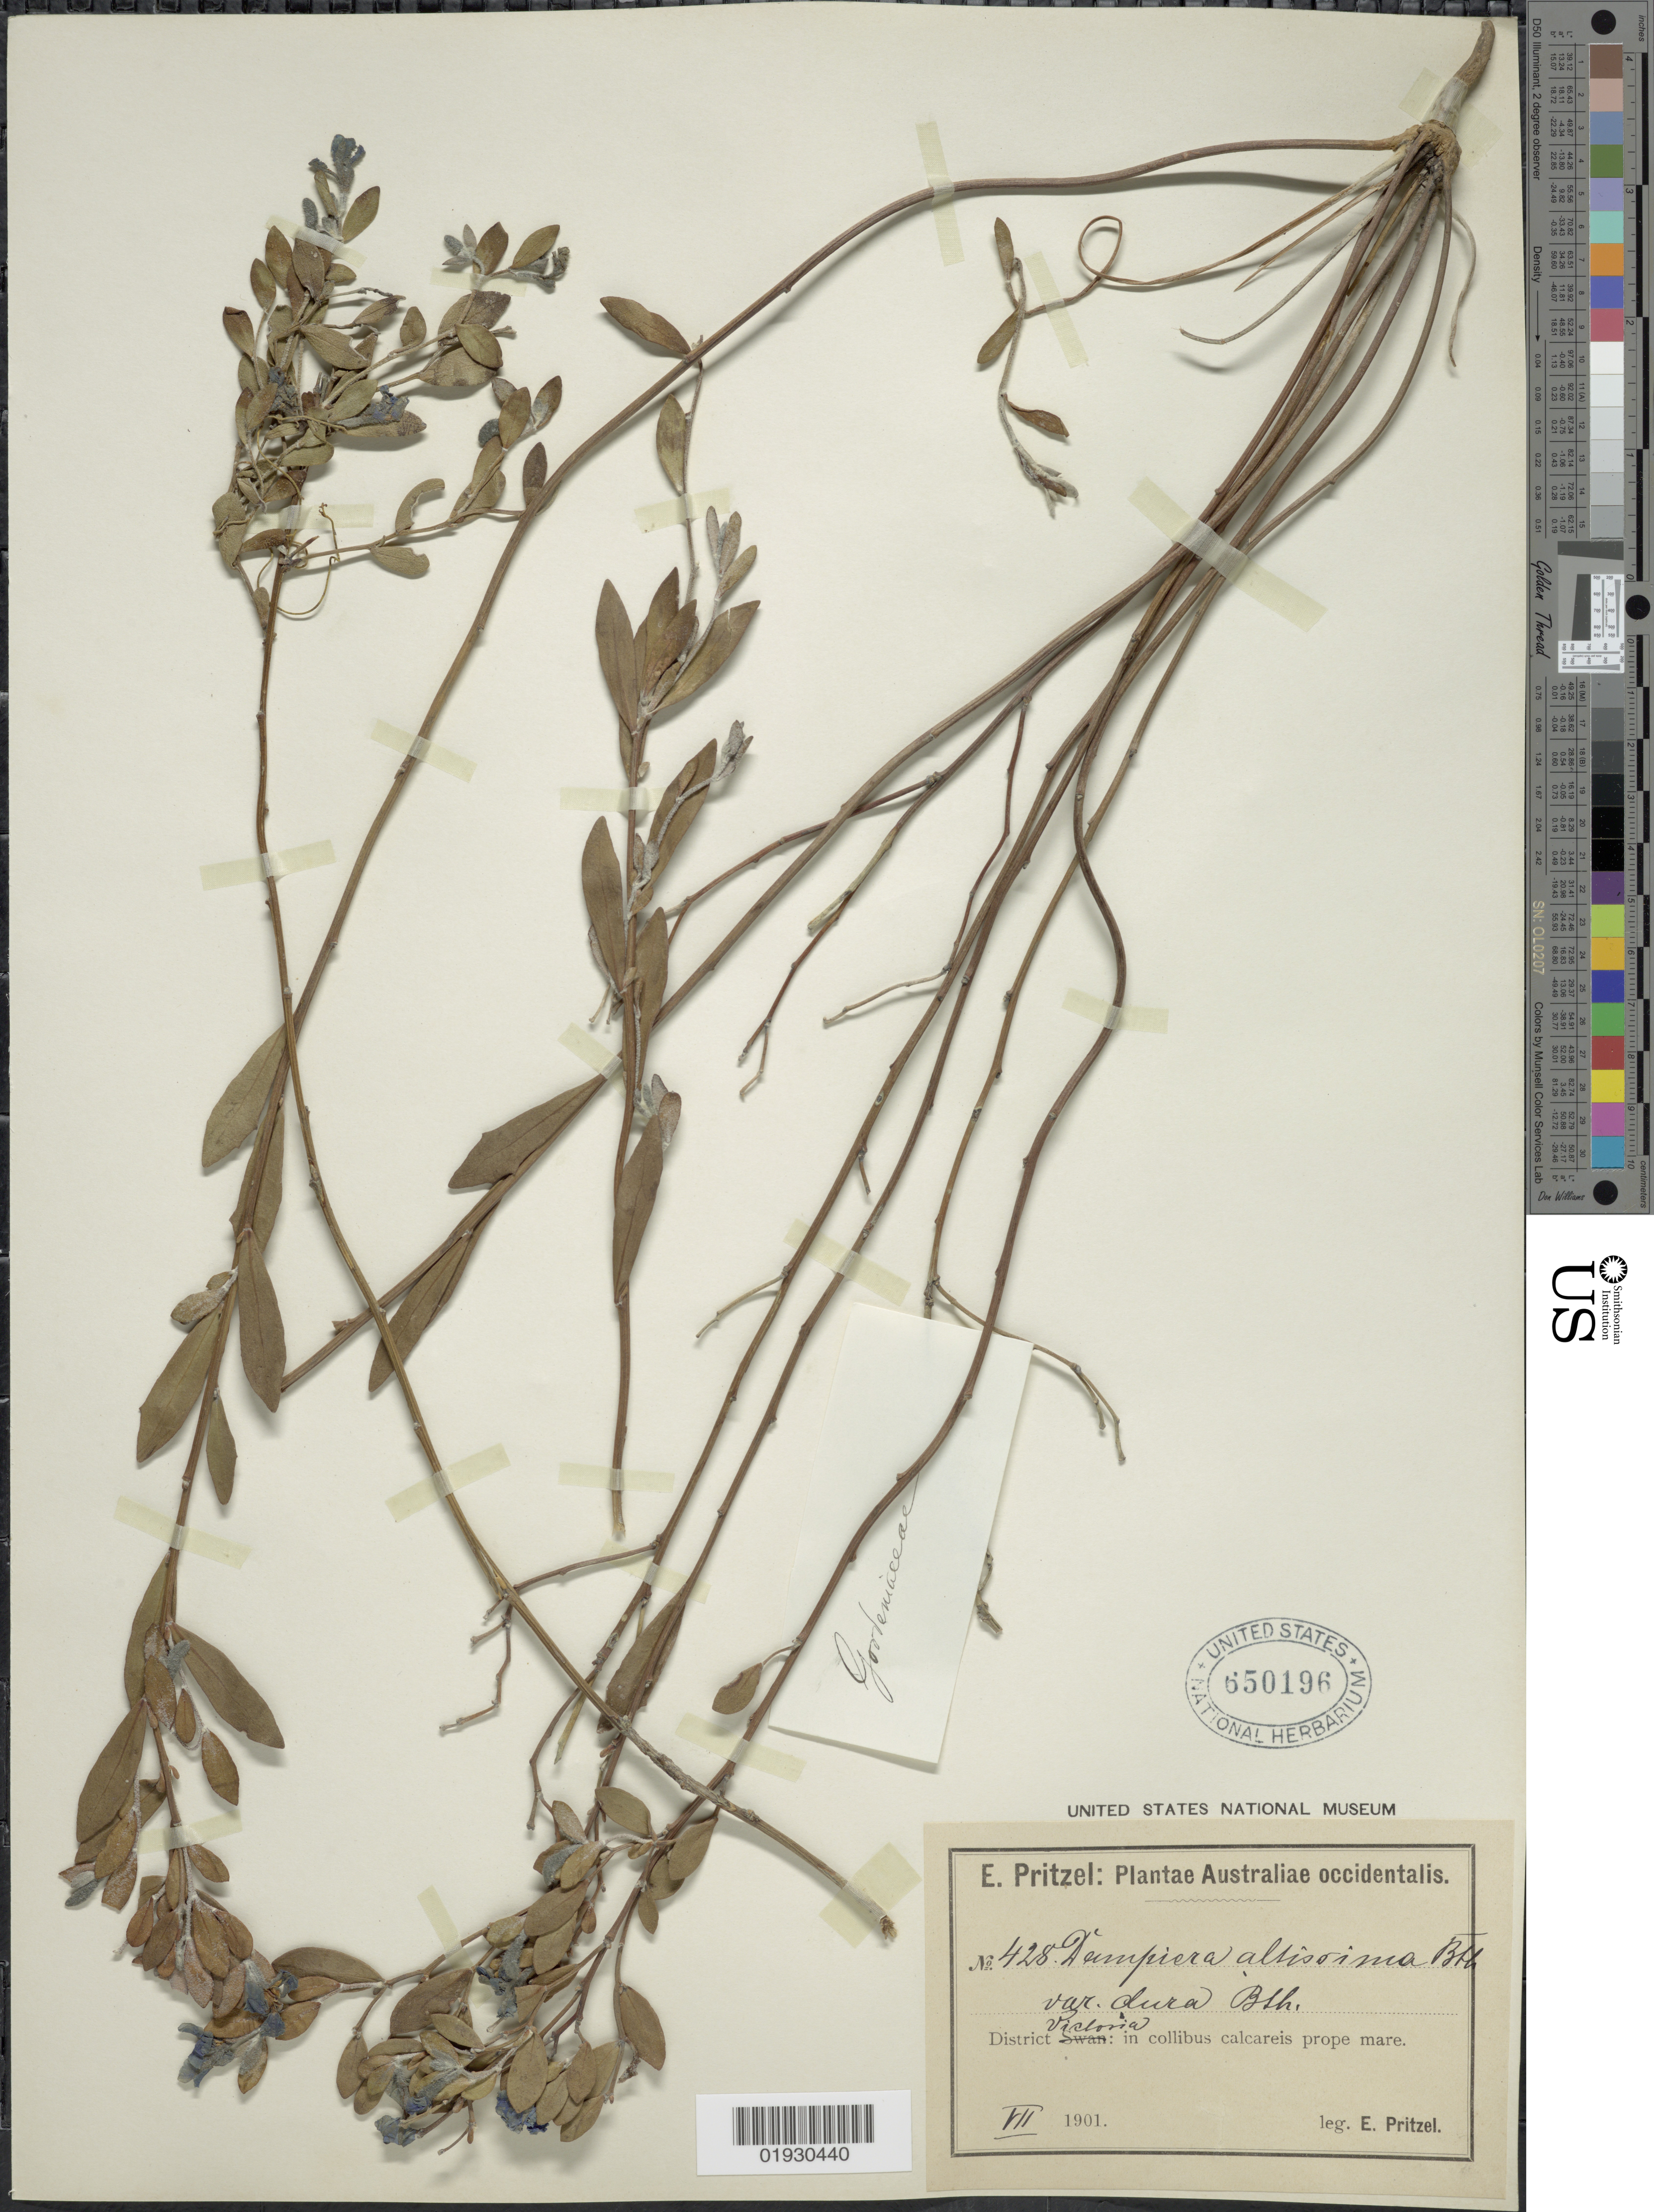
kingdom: Plantae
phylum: Tracheophyta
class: Magnoliopsida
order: Asterales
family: Goodeniaceae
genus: Dampiera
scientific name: Dampiera altissima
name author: F. Muell. ex Benth.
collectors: E. G. Pritzel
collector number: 428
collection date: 1901-07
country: Australia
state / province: Victoria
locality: District Victoria: in collibus calcareis prope mare.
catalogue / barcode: US 650196